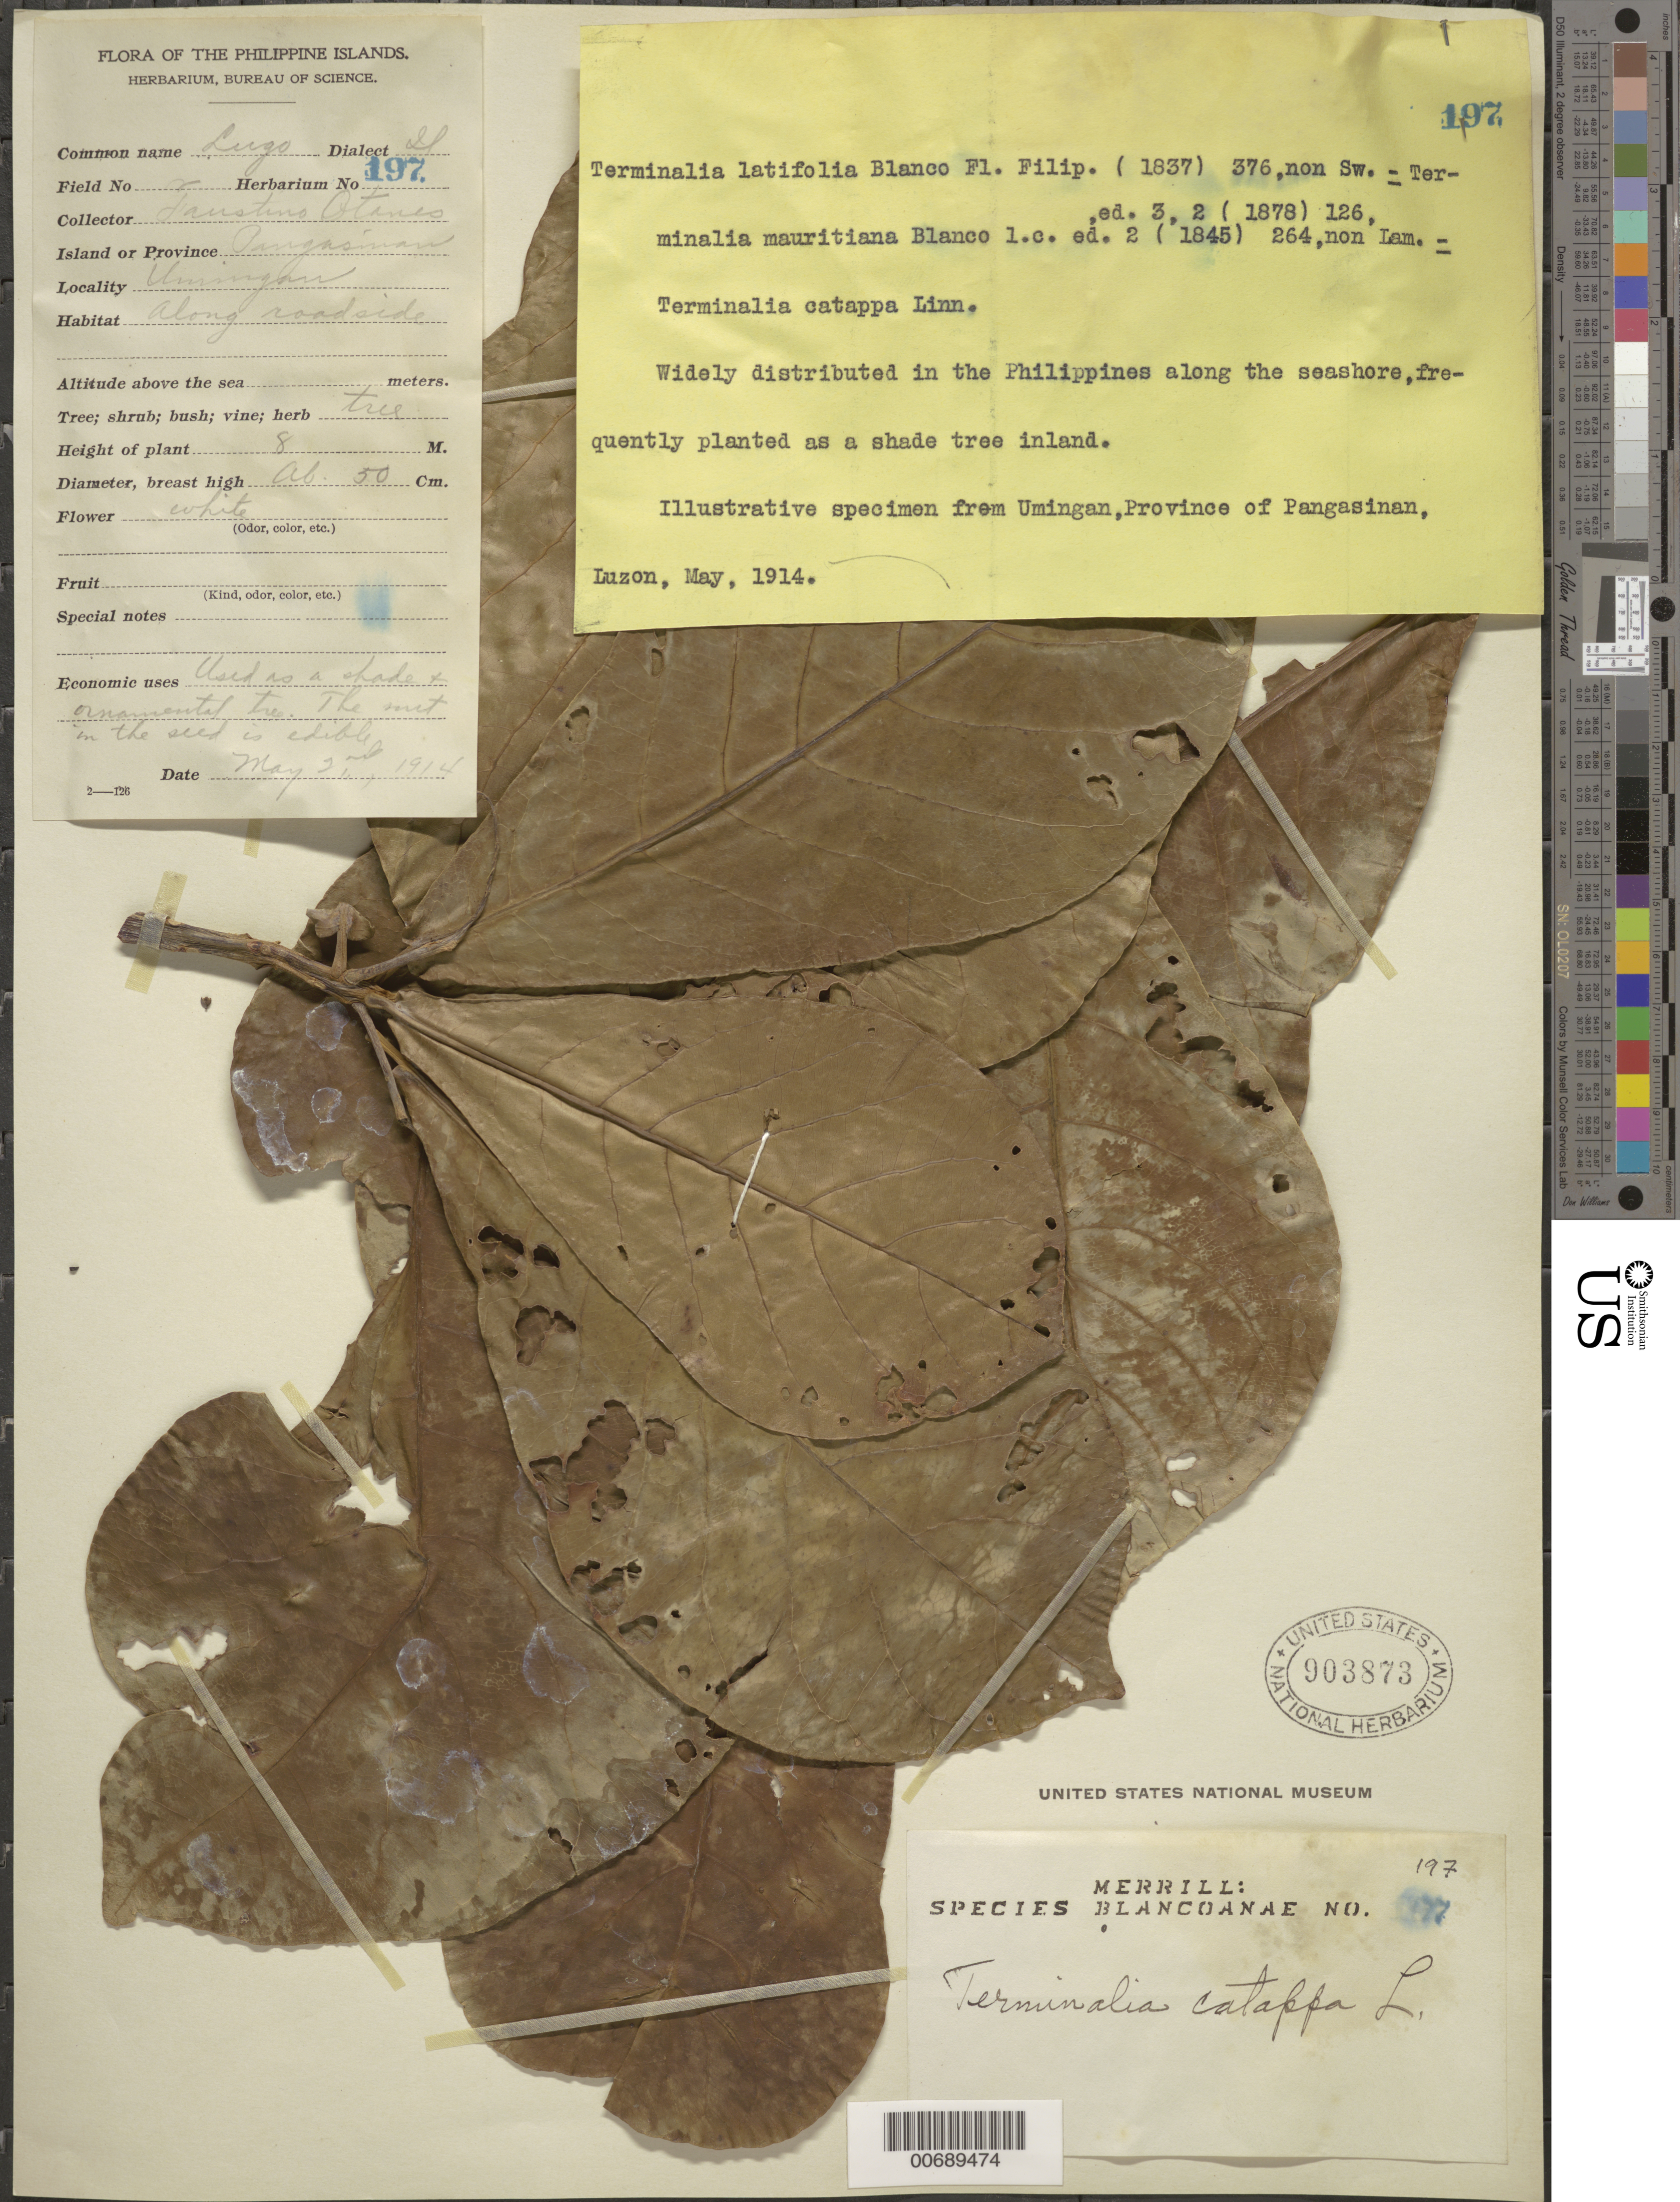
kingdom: Plantae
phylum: Tracheophyta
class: Magnoliopsida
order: Myrtales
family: Combretaceae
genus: Terminalia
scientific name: Terminalia catappa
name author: L.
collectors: F. Q. Otanes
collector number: Sp. Blancoan. 0197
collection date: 1914-05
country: Philippines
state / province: Ilocos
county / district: Pangasinan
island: Luzon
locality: Umingan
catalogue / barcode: US 903873